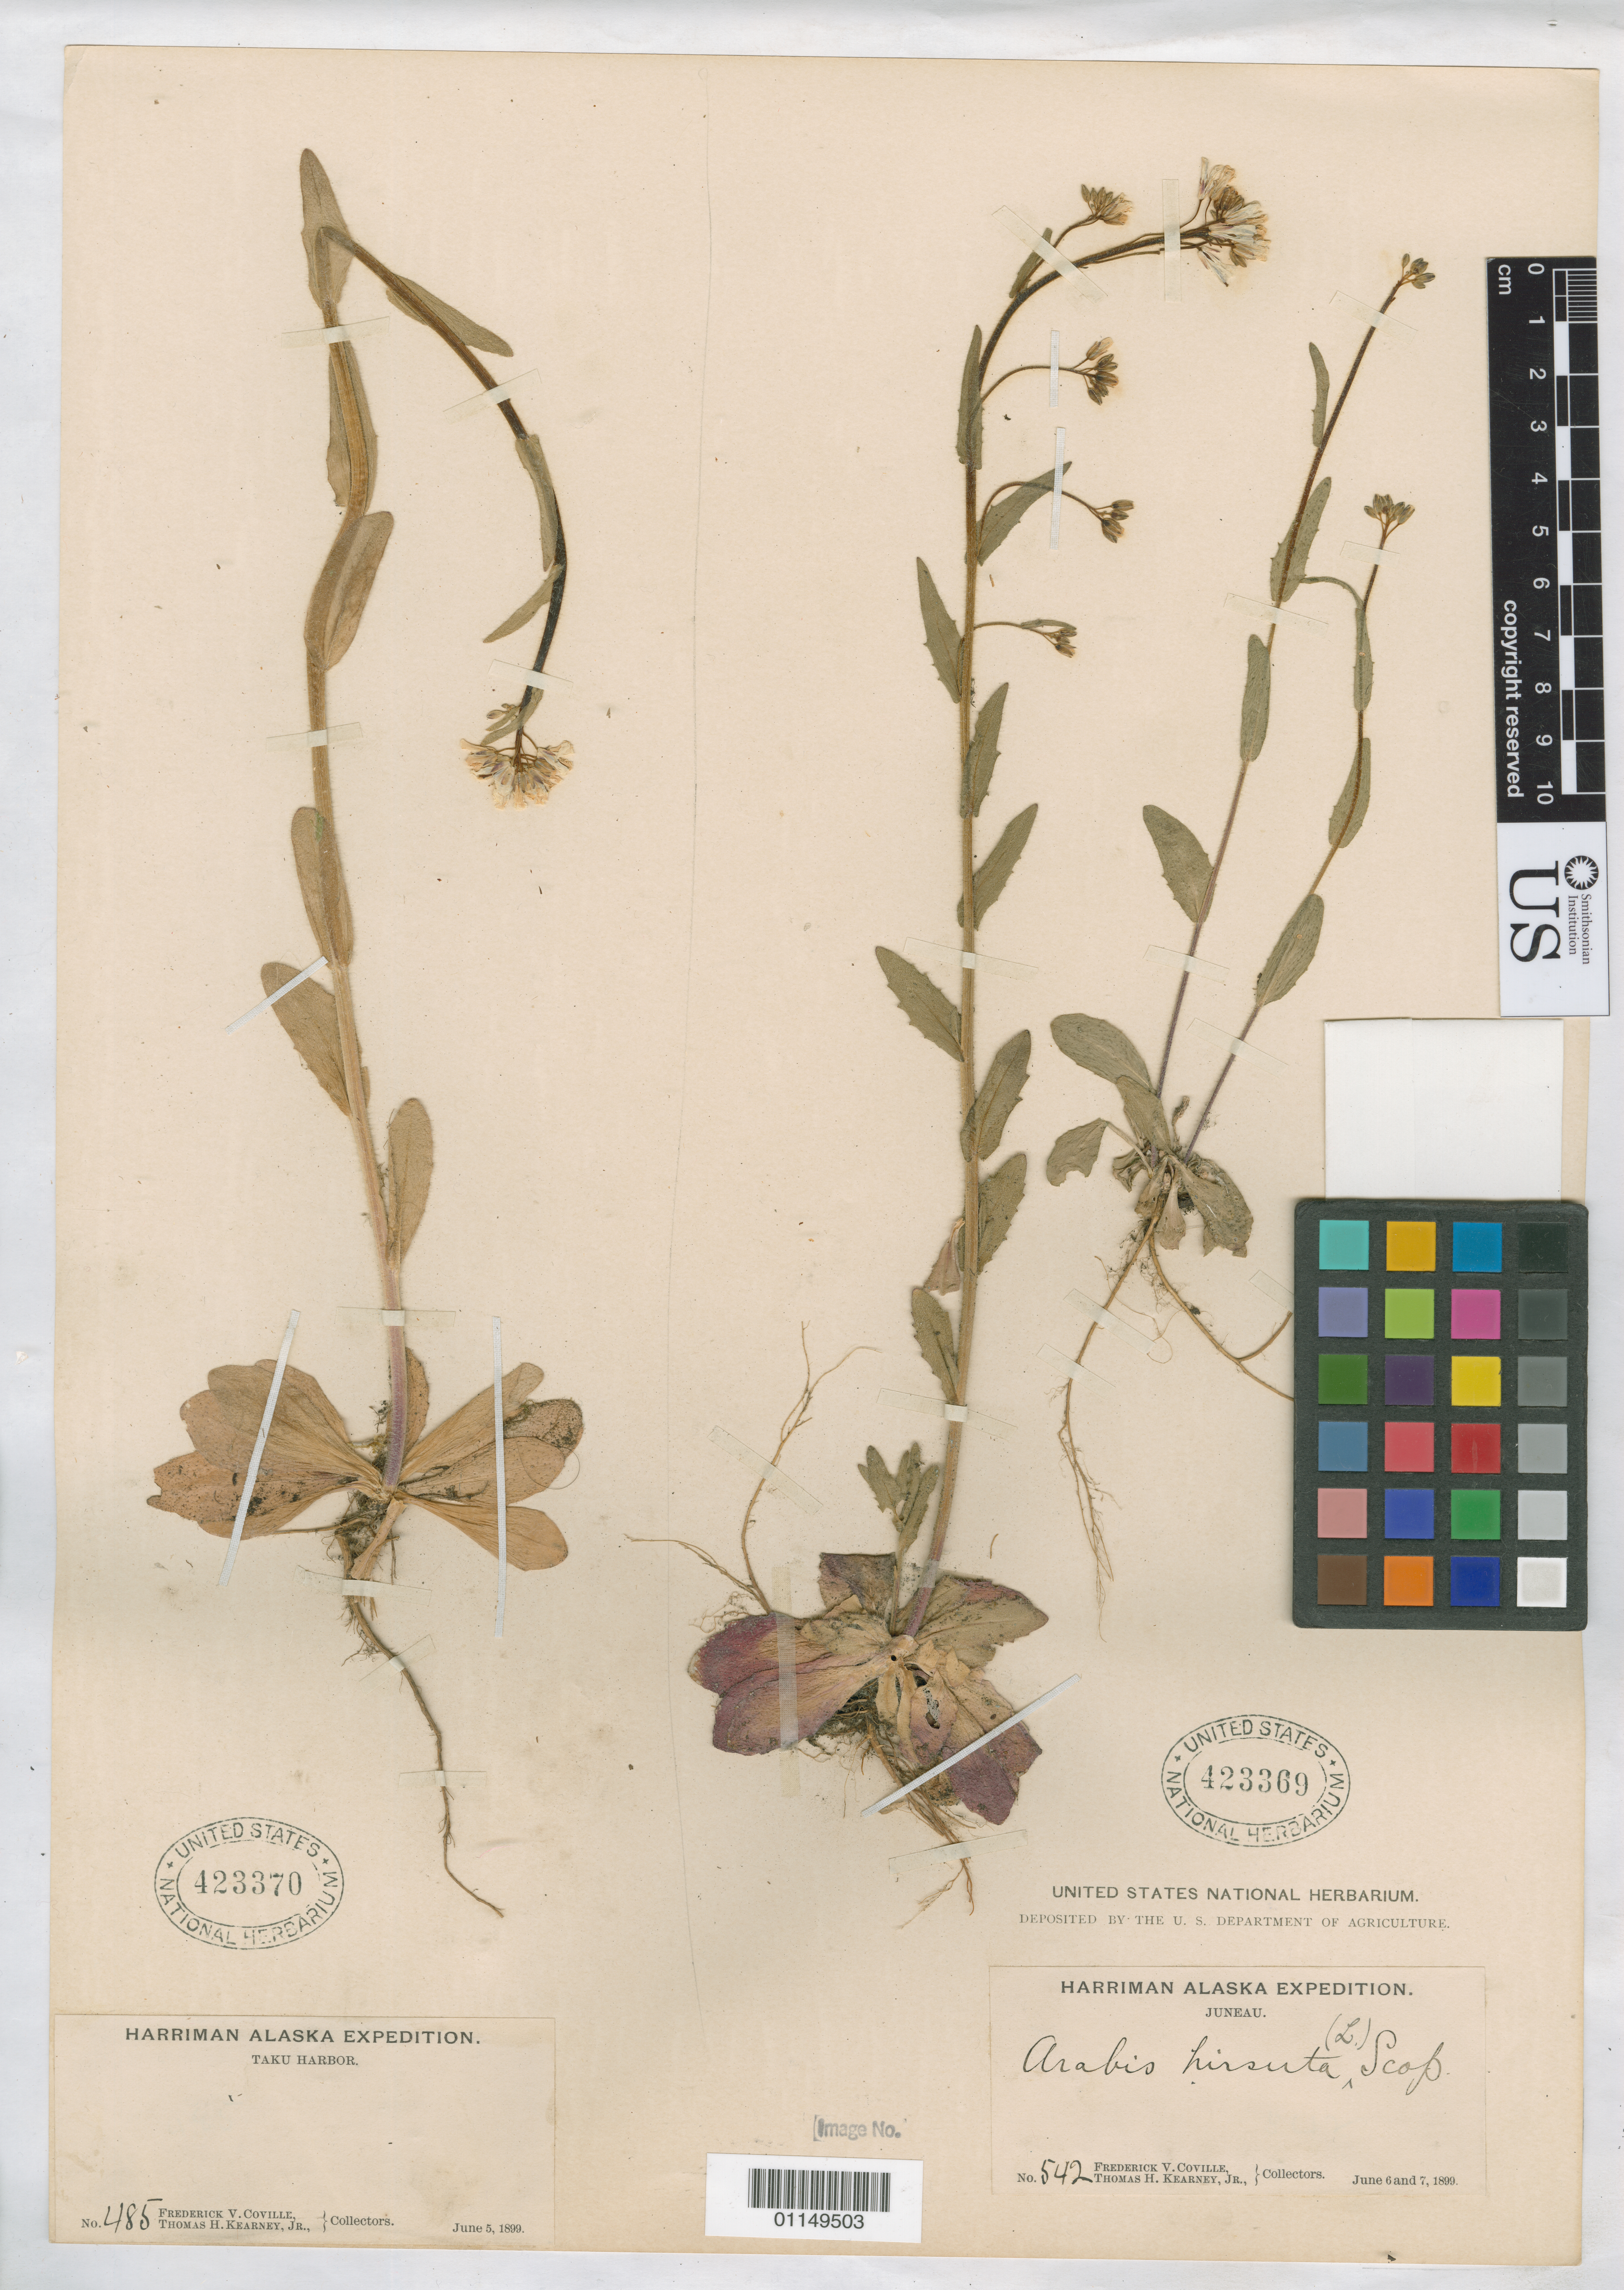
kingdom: Plantae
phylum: Tracheophyta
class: Magnoliopsida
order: Brassicales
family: Brassicaceae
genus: Arabis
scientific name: Arabis hirsuta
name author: (L.) Scop.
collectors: F. V. Coville & T. H. Kearney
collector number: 542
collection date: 1899-06-06/1899-06-07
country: United States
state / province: Alaska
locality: Juneau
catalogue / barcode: US 423369